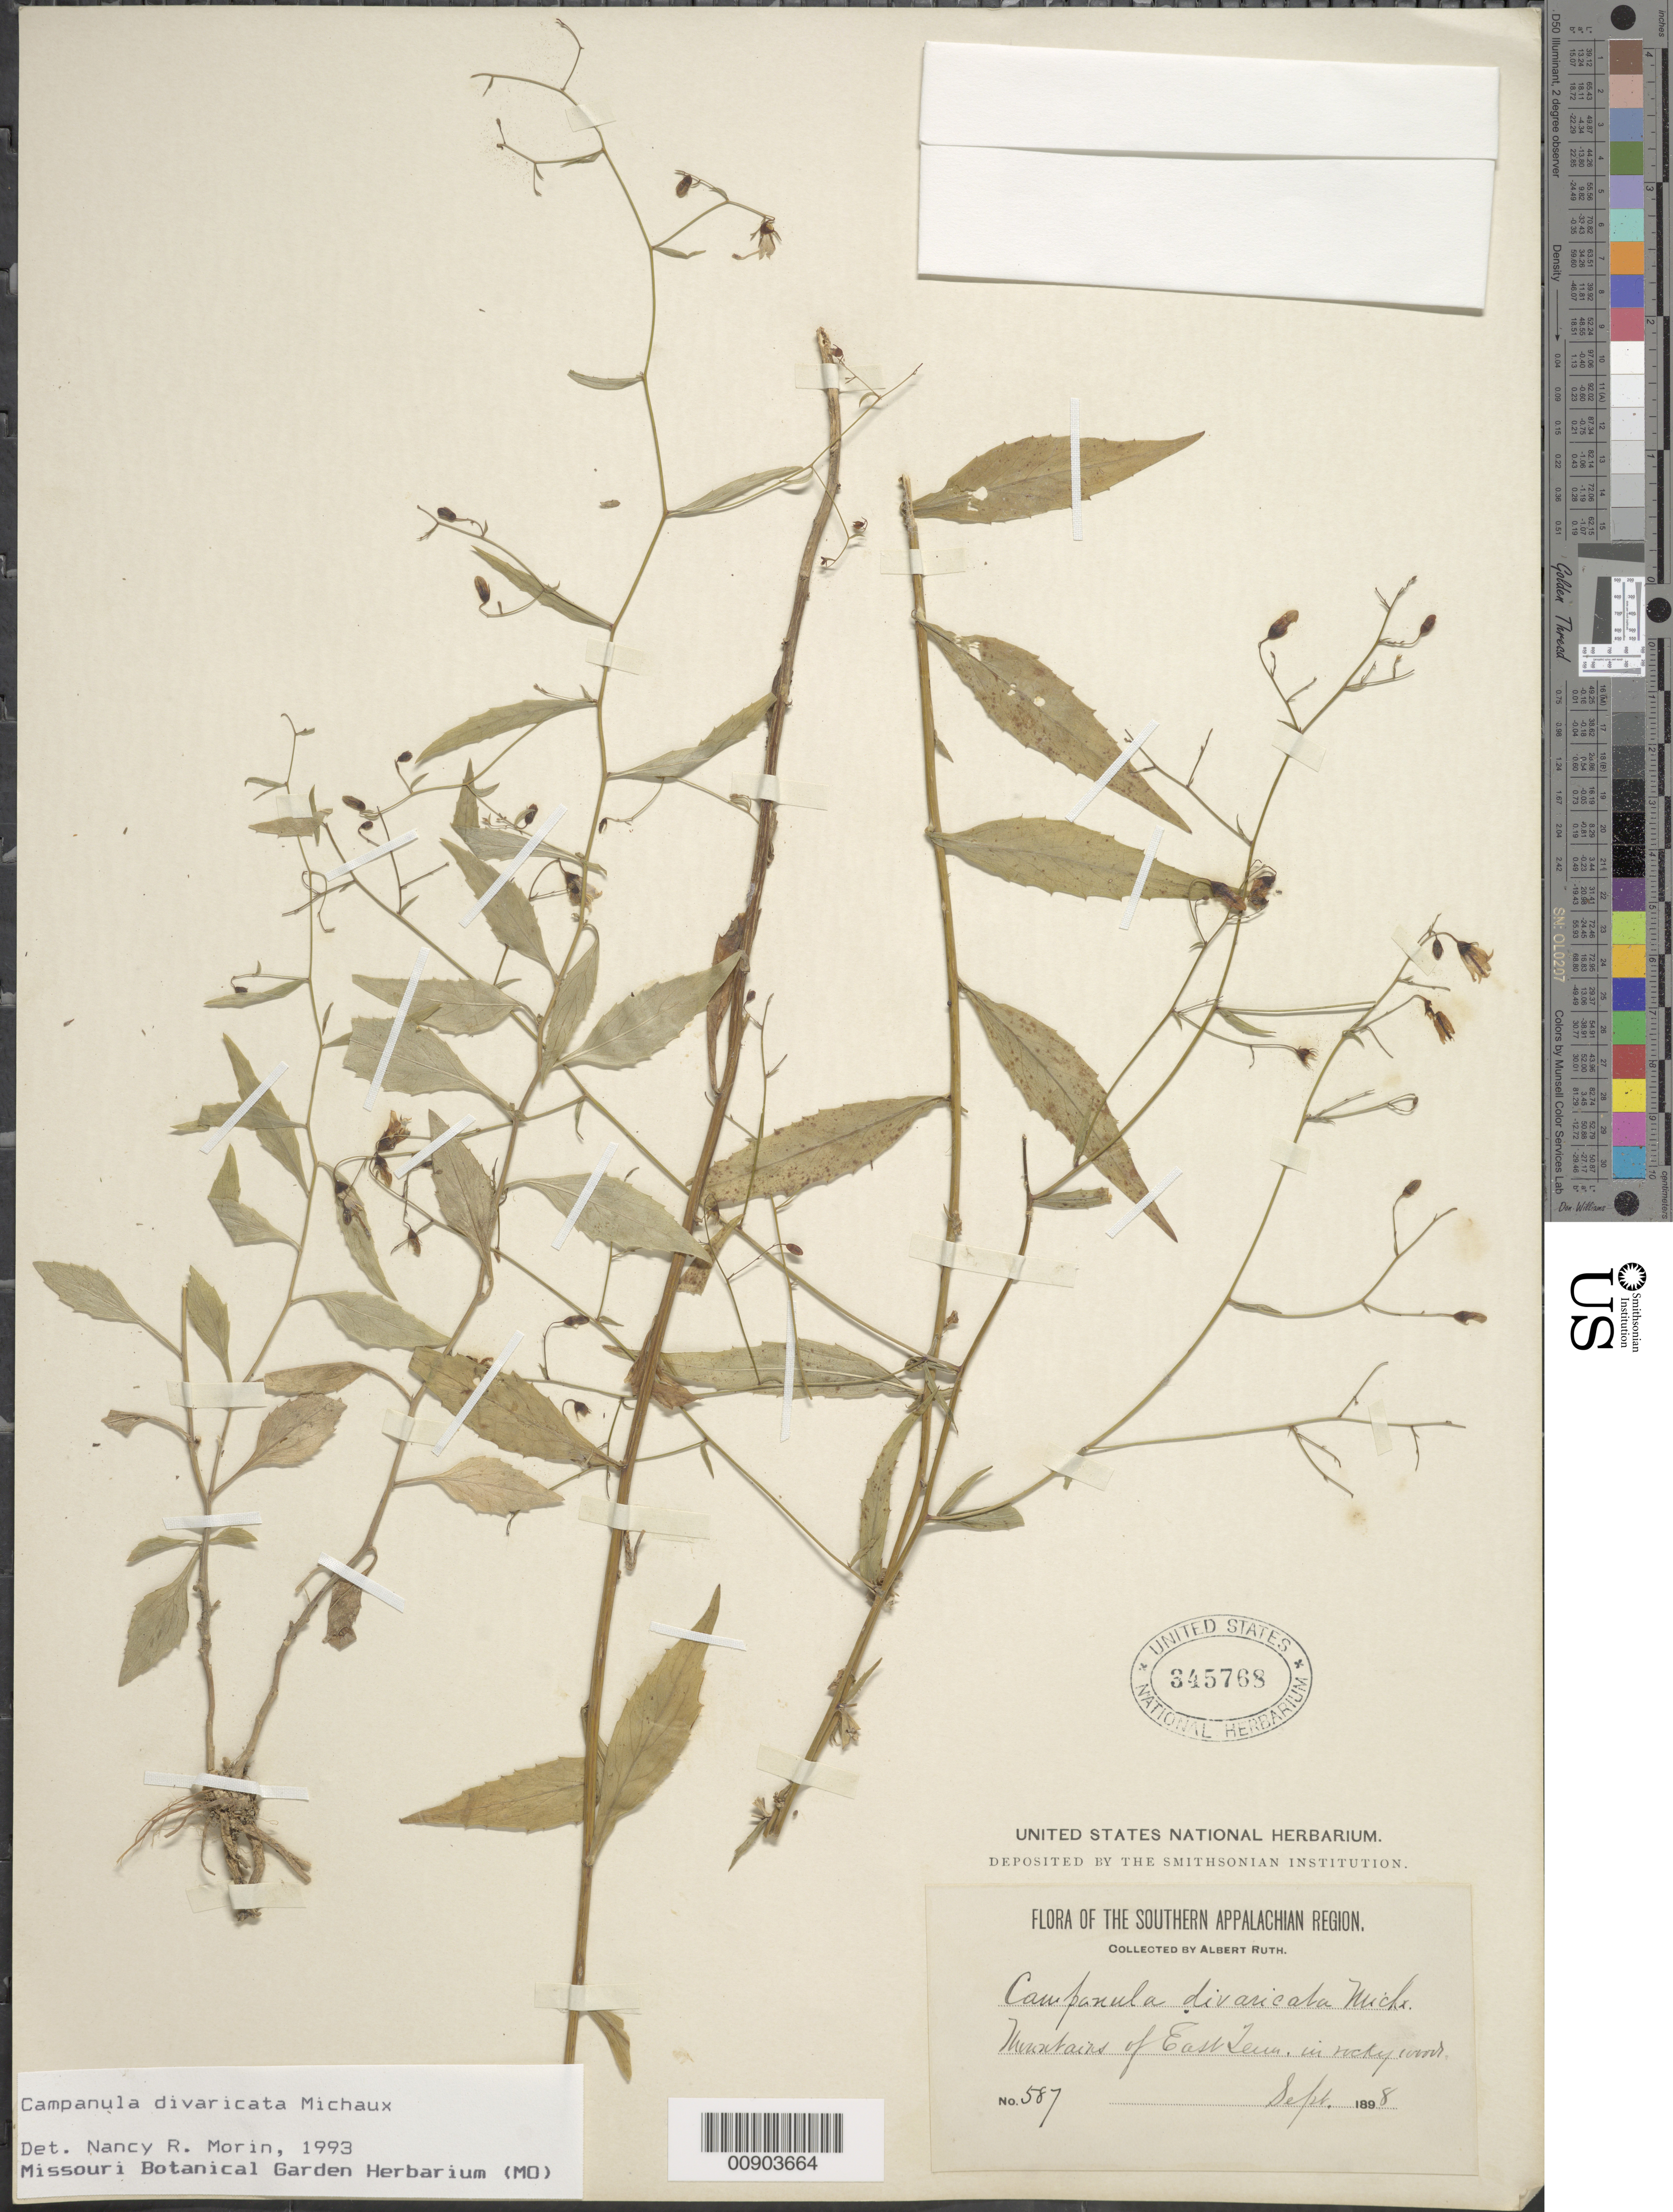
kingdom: Plantae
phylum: Tracheophyta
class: Magnoliopsida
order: Asterales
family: Campanulaceae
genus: Campanula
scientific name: Campanula divaricata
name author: Michx.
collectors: A. Ruth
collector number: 587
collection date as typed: Sept. 1898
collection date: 1898-09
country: United States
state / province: Tennessee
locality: East Tennessee.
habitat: Rocky woods. Mountains.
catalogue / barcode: US 345768